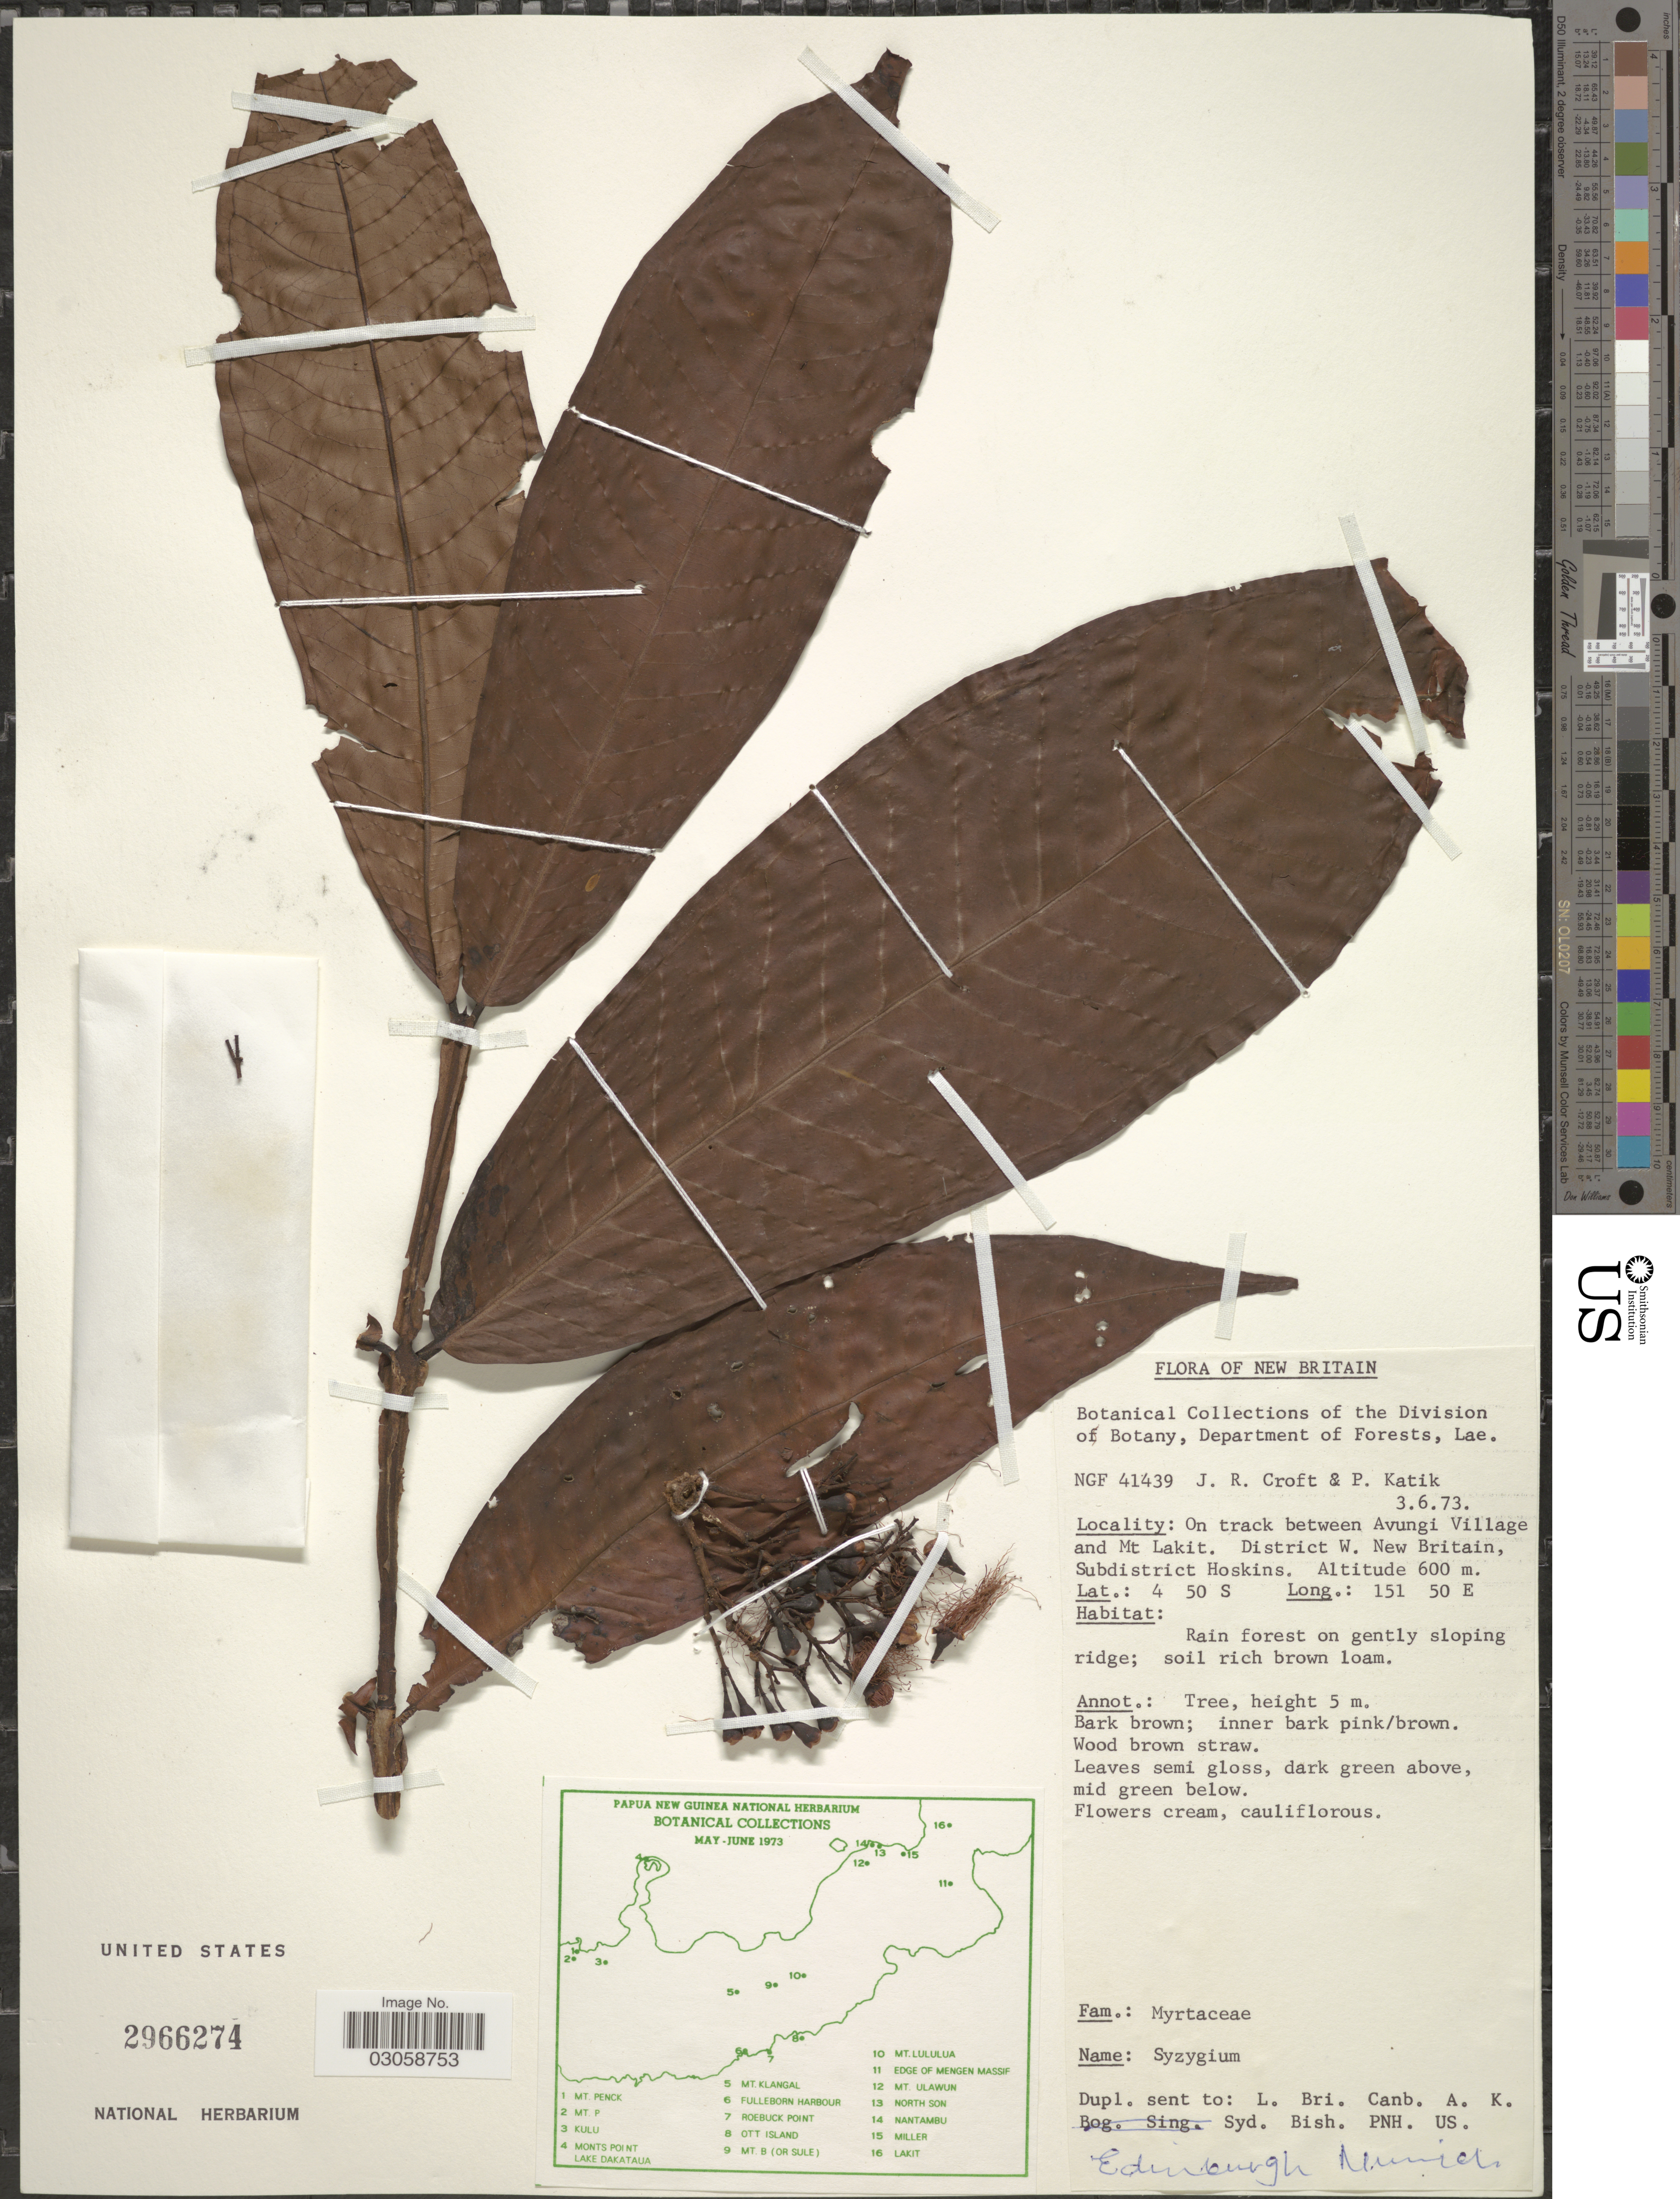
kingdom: Plantae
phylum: Tracheophyta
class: Magnoliopsida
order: Myrtales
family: Myrtaceae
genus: Syzygium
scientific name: Syzygium sp.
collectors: J. R. Croft & P. Katik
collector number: NGF 41439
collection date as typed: Transcribed d/m/y: 3/6/73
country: Papua New Guinea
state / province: West New Britain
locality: New Britain. On track between Avungi Village and Mt Lakit. District W. New Britain, Subdistrict Hoskins.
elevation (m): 600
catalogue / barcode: US 2966274